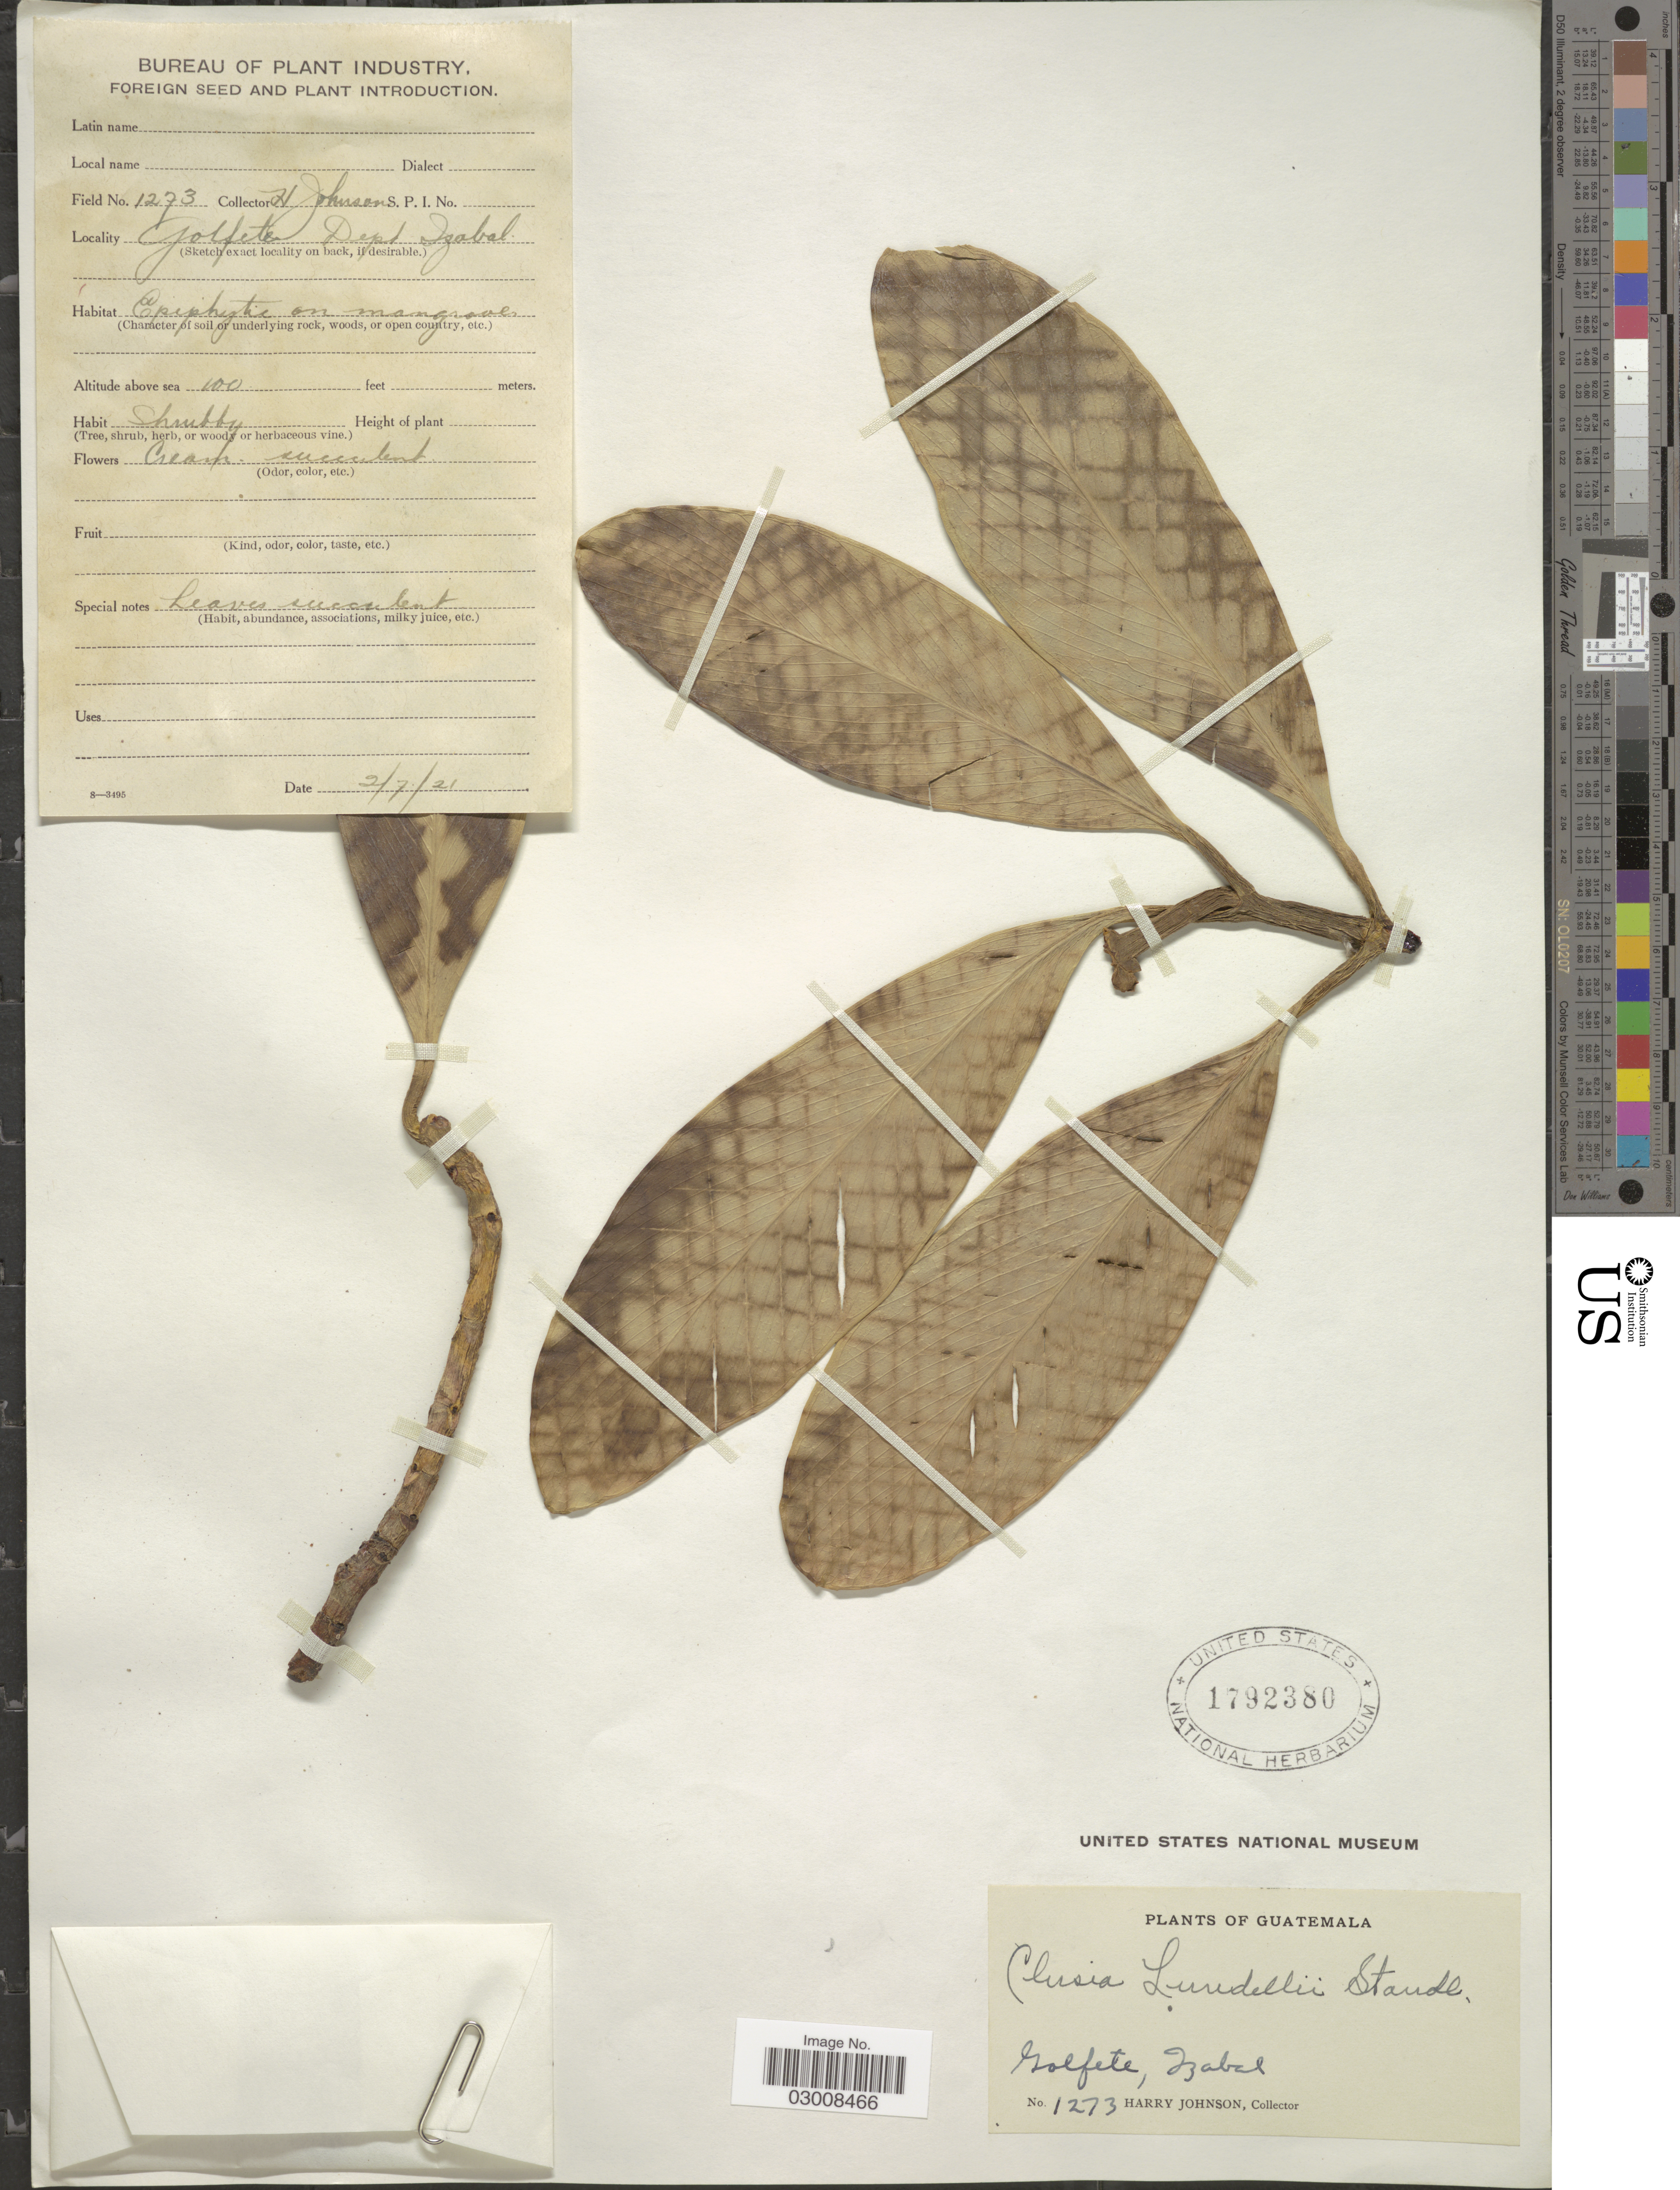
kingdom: Plantae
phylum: Tracheophyta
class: Magnoliopsida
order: Malpighiales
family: Clusiaceae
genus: Clusia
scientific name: Clusia lundellii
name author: Standl.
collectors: H. Johnson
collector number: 1273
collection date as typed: Transcribed d/m/y: 2/7/21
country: Guatemala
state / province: Izabal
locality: Golfete, Izabal.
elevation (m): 30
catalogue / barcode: US 1792380